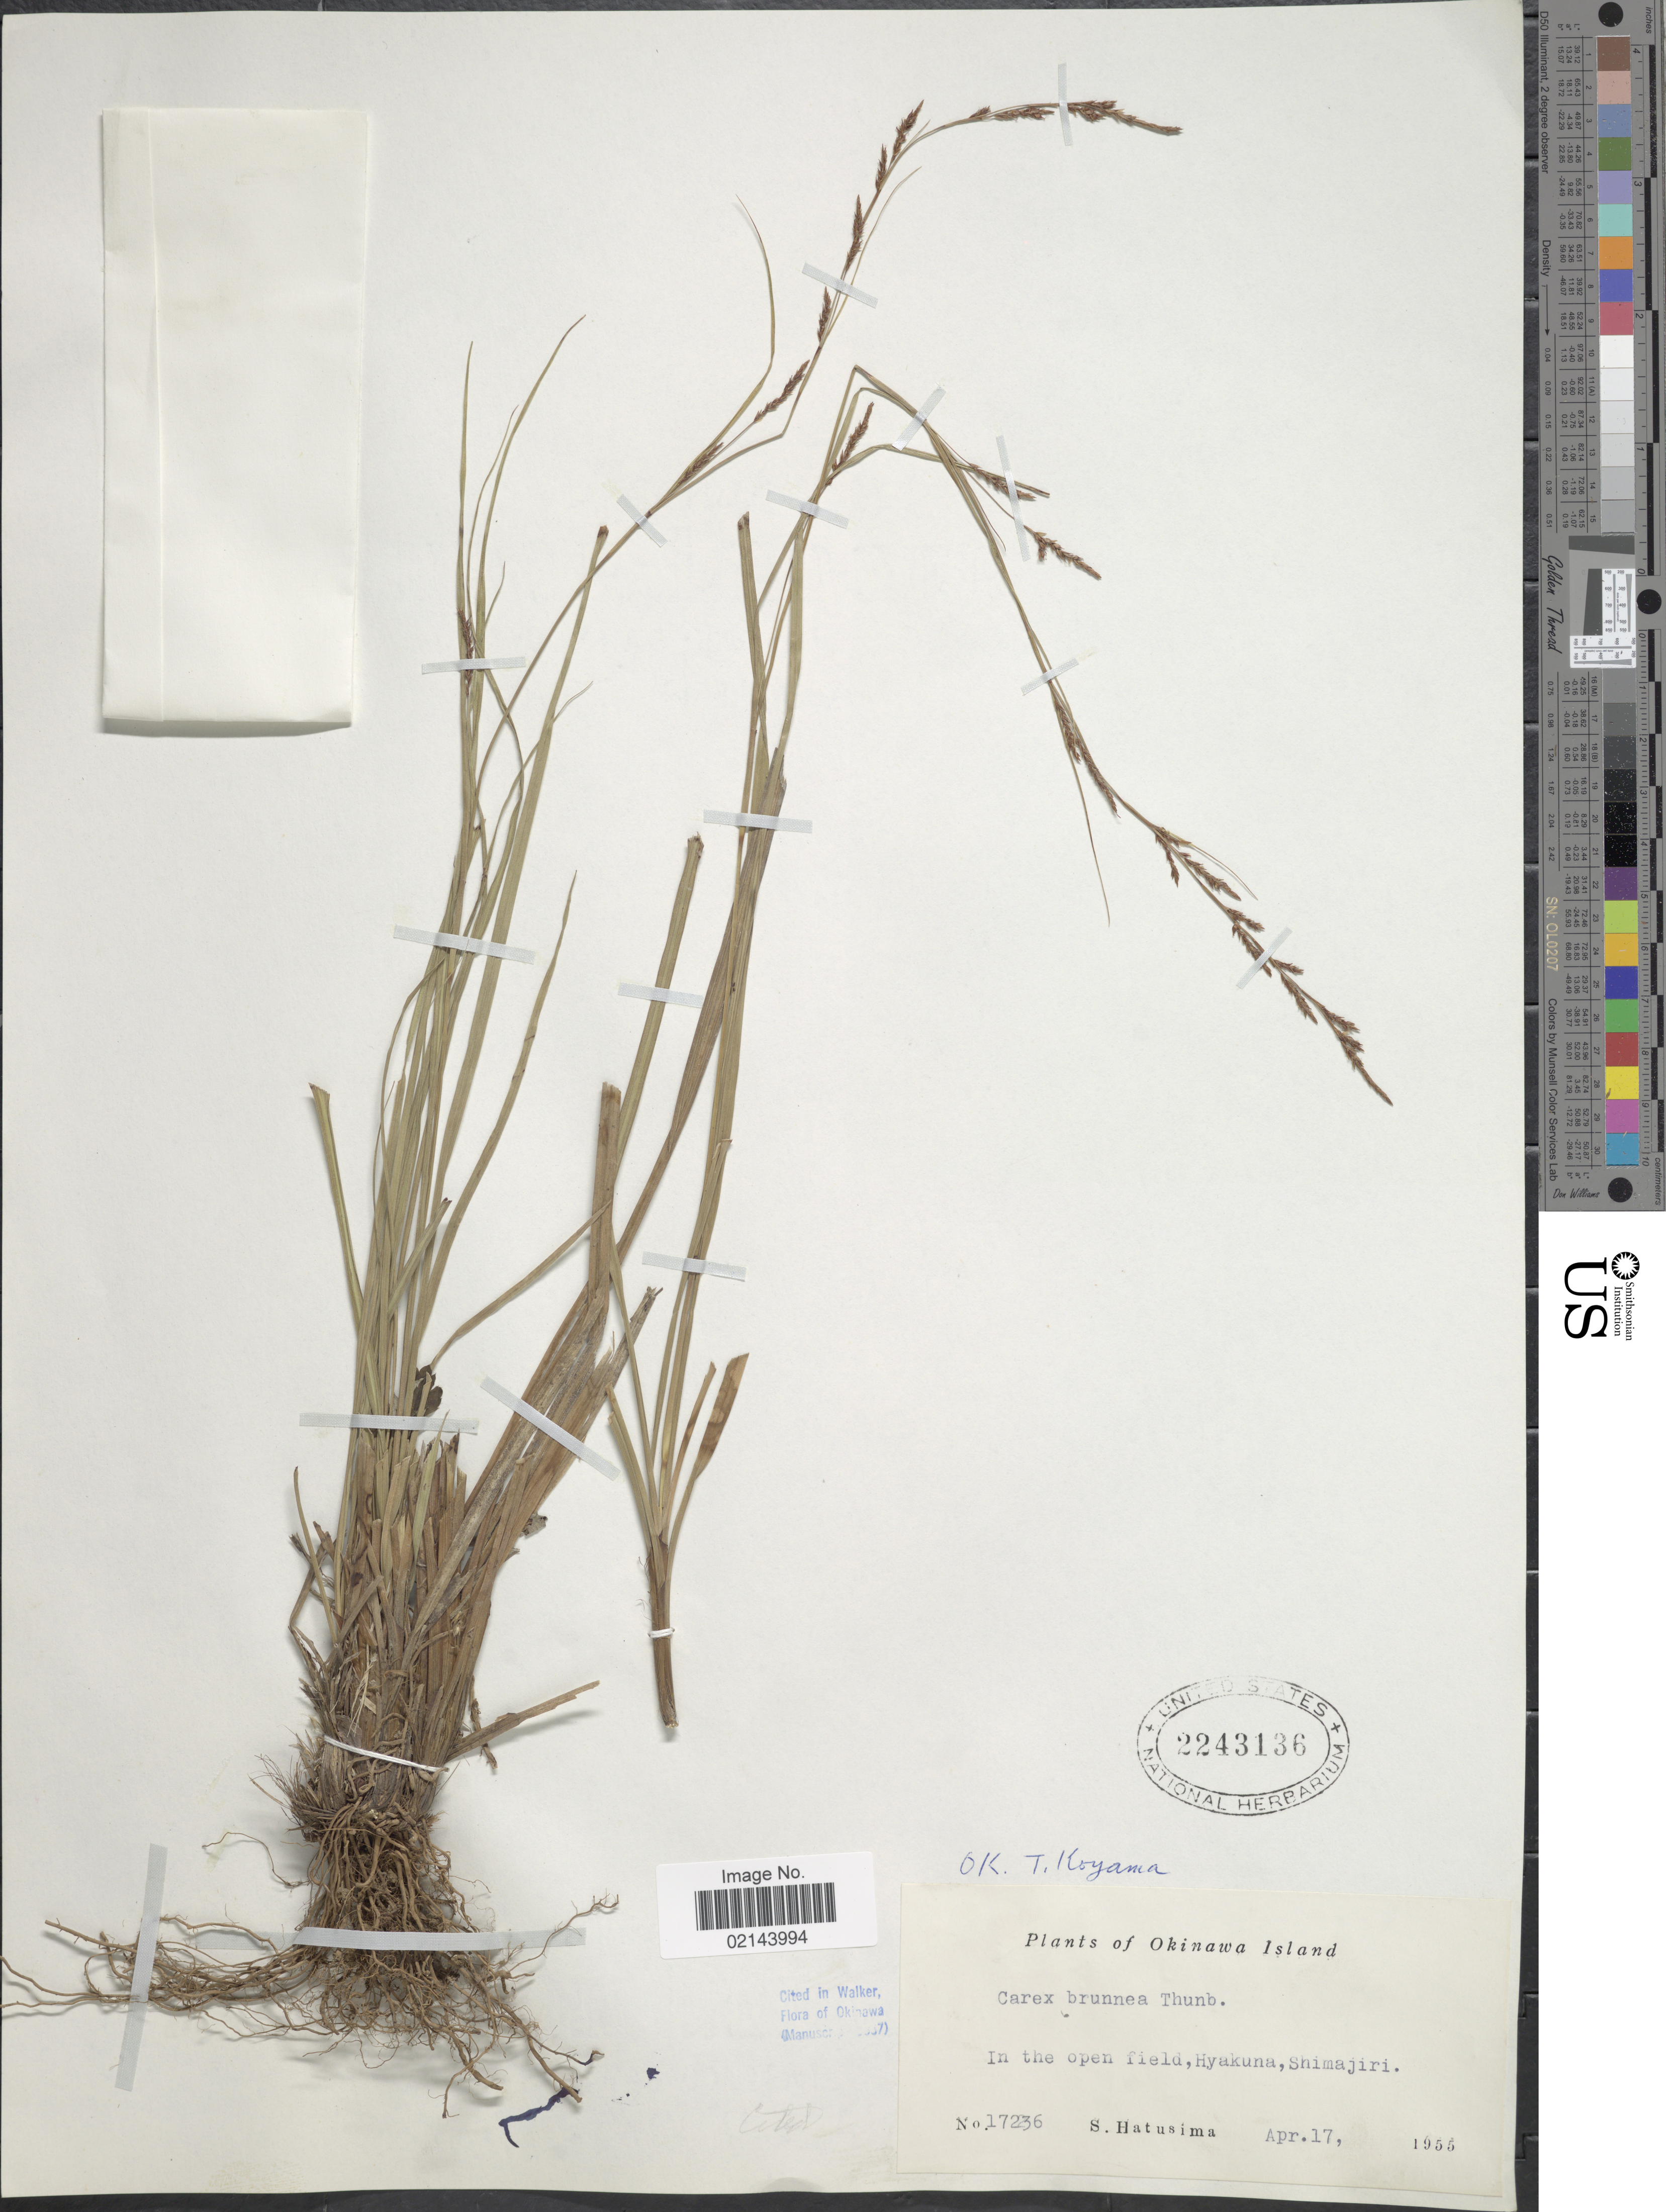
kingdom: Plantae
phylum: Tracheophyta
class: Liliopsida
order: Poales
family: Cyperaceae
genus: Carex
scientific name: Carex brunnea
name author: Thunb.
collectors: S. Hatusima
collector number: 17236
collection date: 1955-04-17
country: Japan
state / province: Okinawa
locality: Okinawa Island, in the open field, Hyakuna, Shimajiri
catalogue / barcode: US 2243136